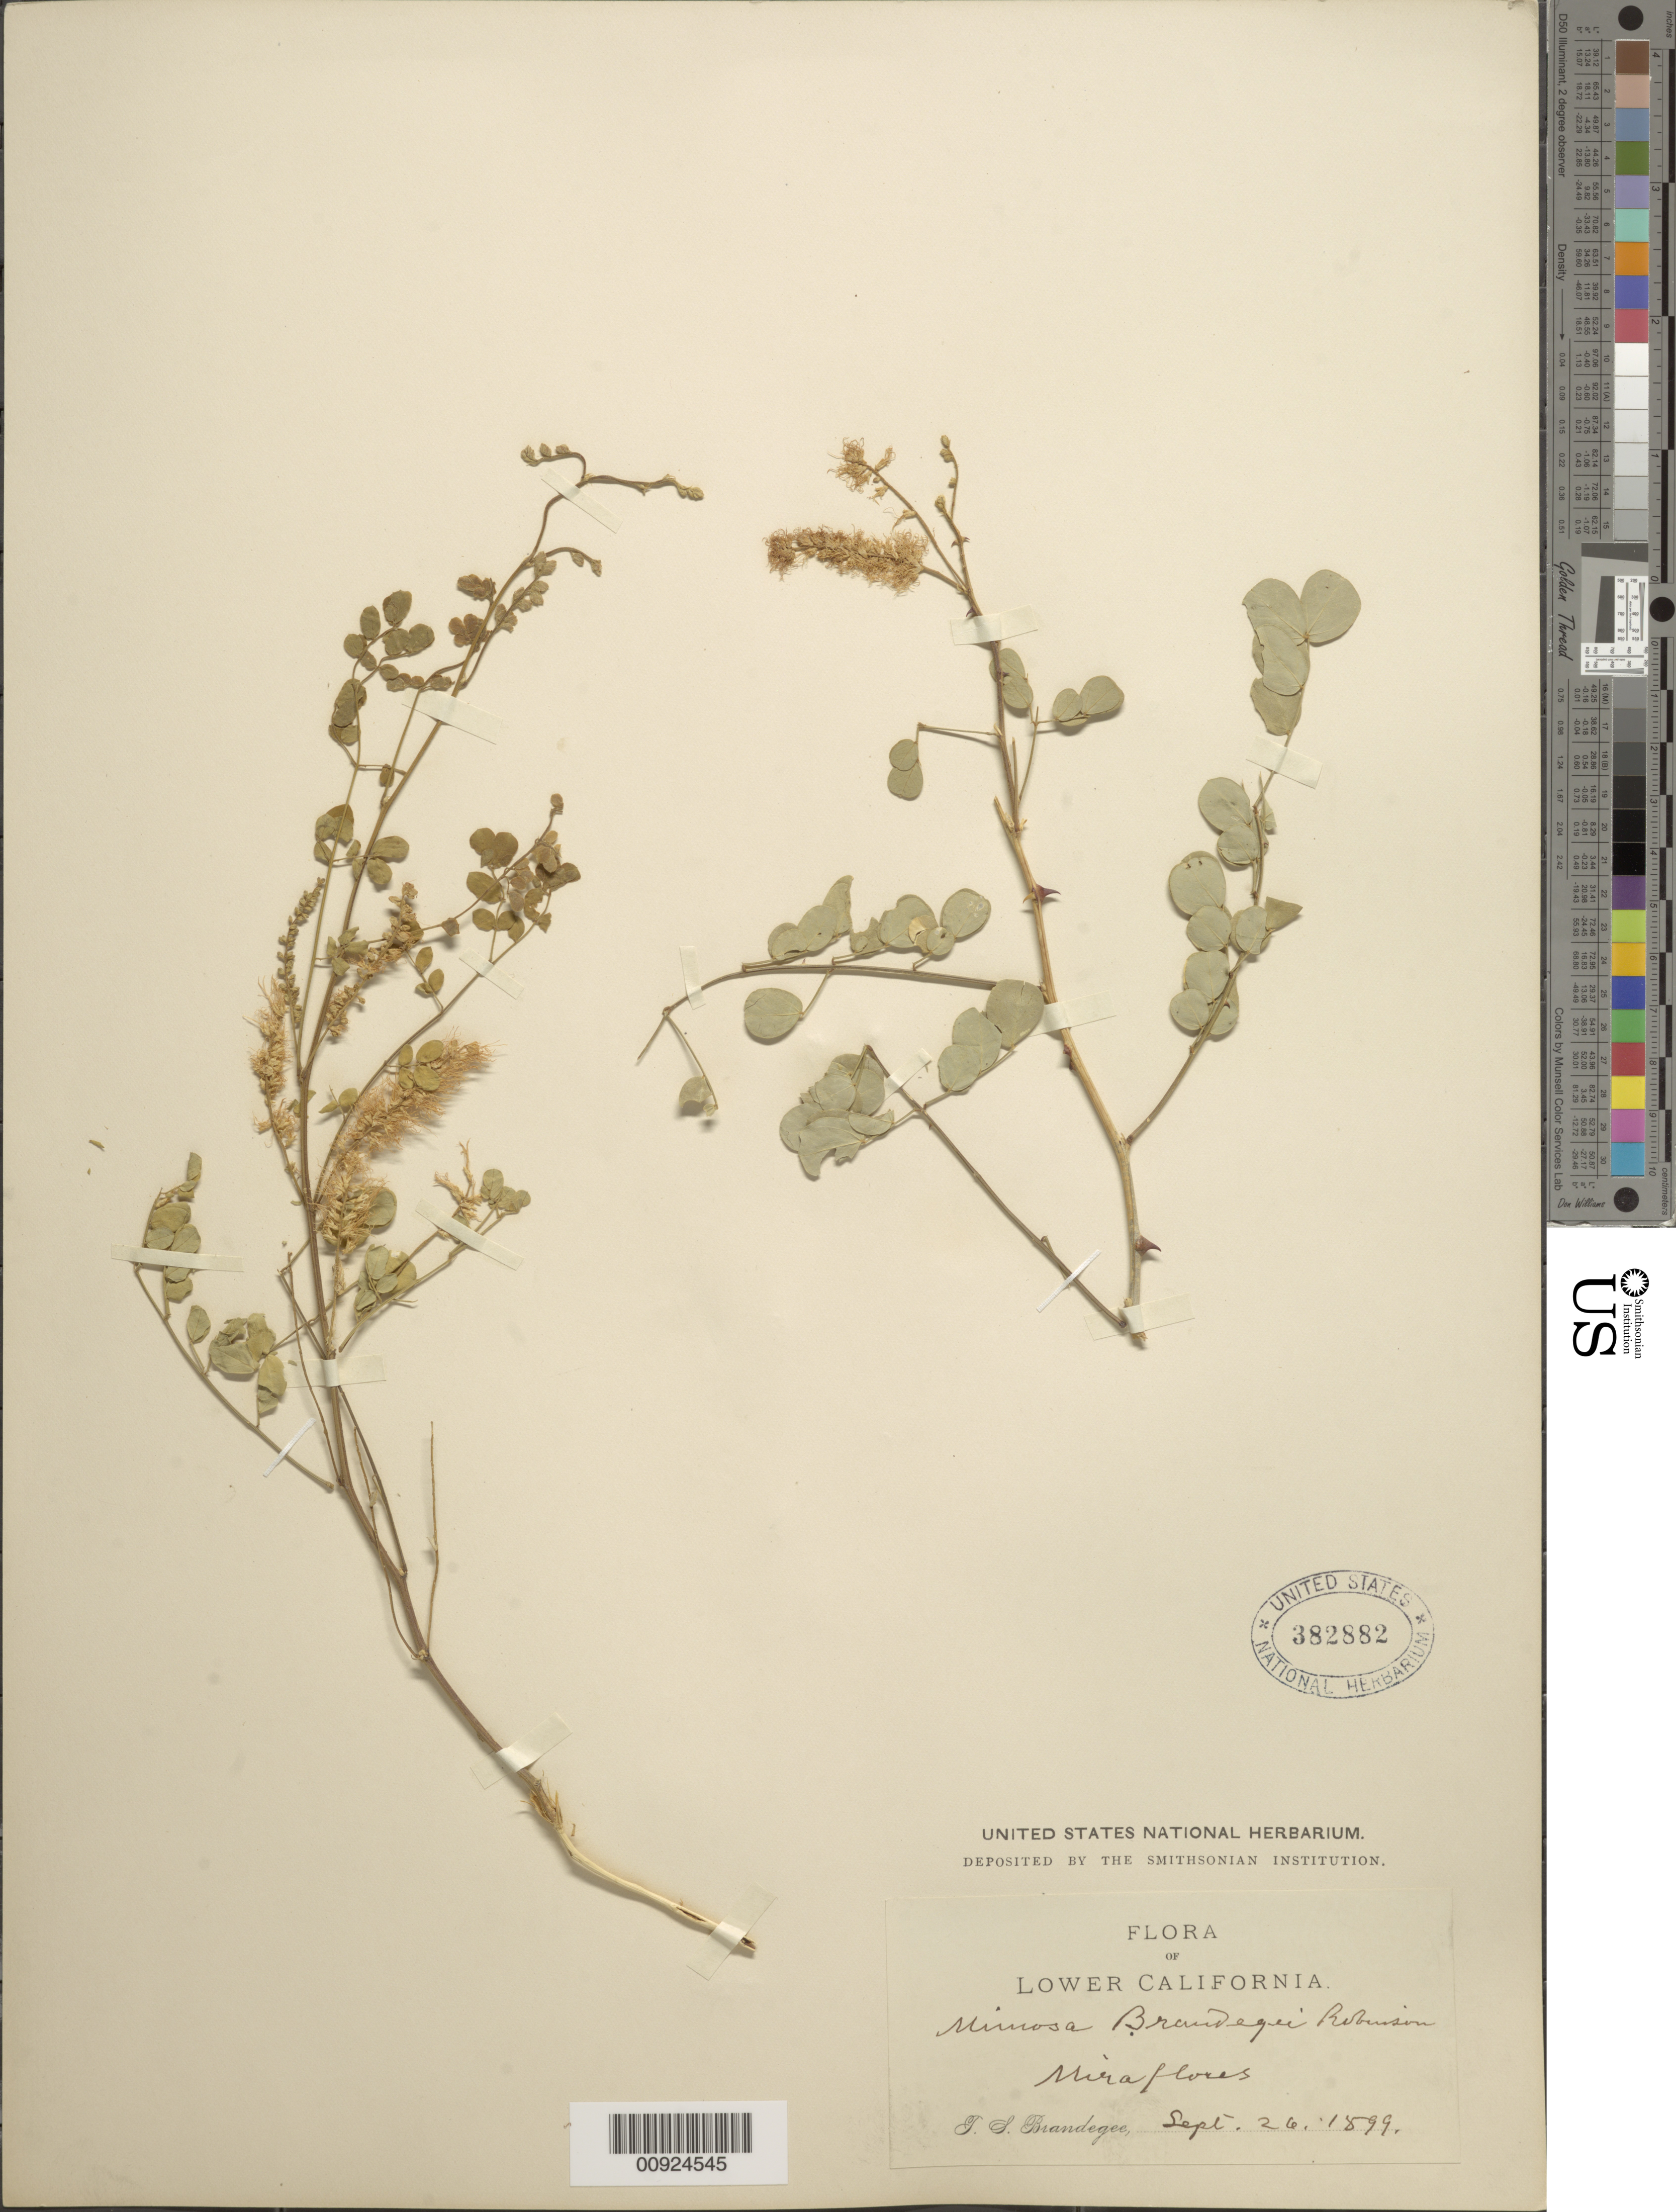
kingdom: Plantae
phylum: Tracheophyta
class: Magnoliopsida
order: Fabales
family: Fabaceae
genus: Mimosa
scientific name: Mimosa brandegei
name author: B.L. Rob.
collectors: T. S. Brandegee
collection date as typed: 26 Sep 1899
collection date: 1899-09-26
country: Mexico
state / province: Baja California Sur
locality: Miraflores, Lower California.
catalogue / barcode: US 382882